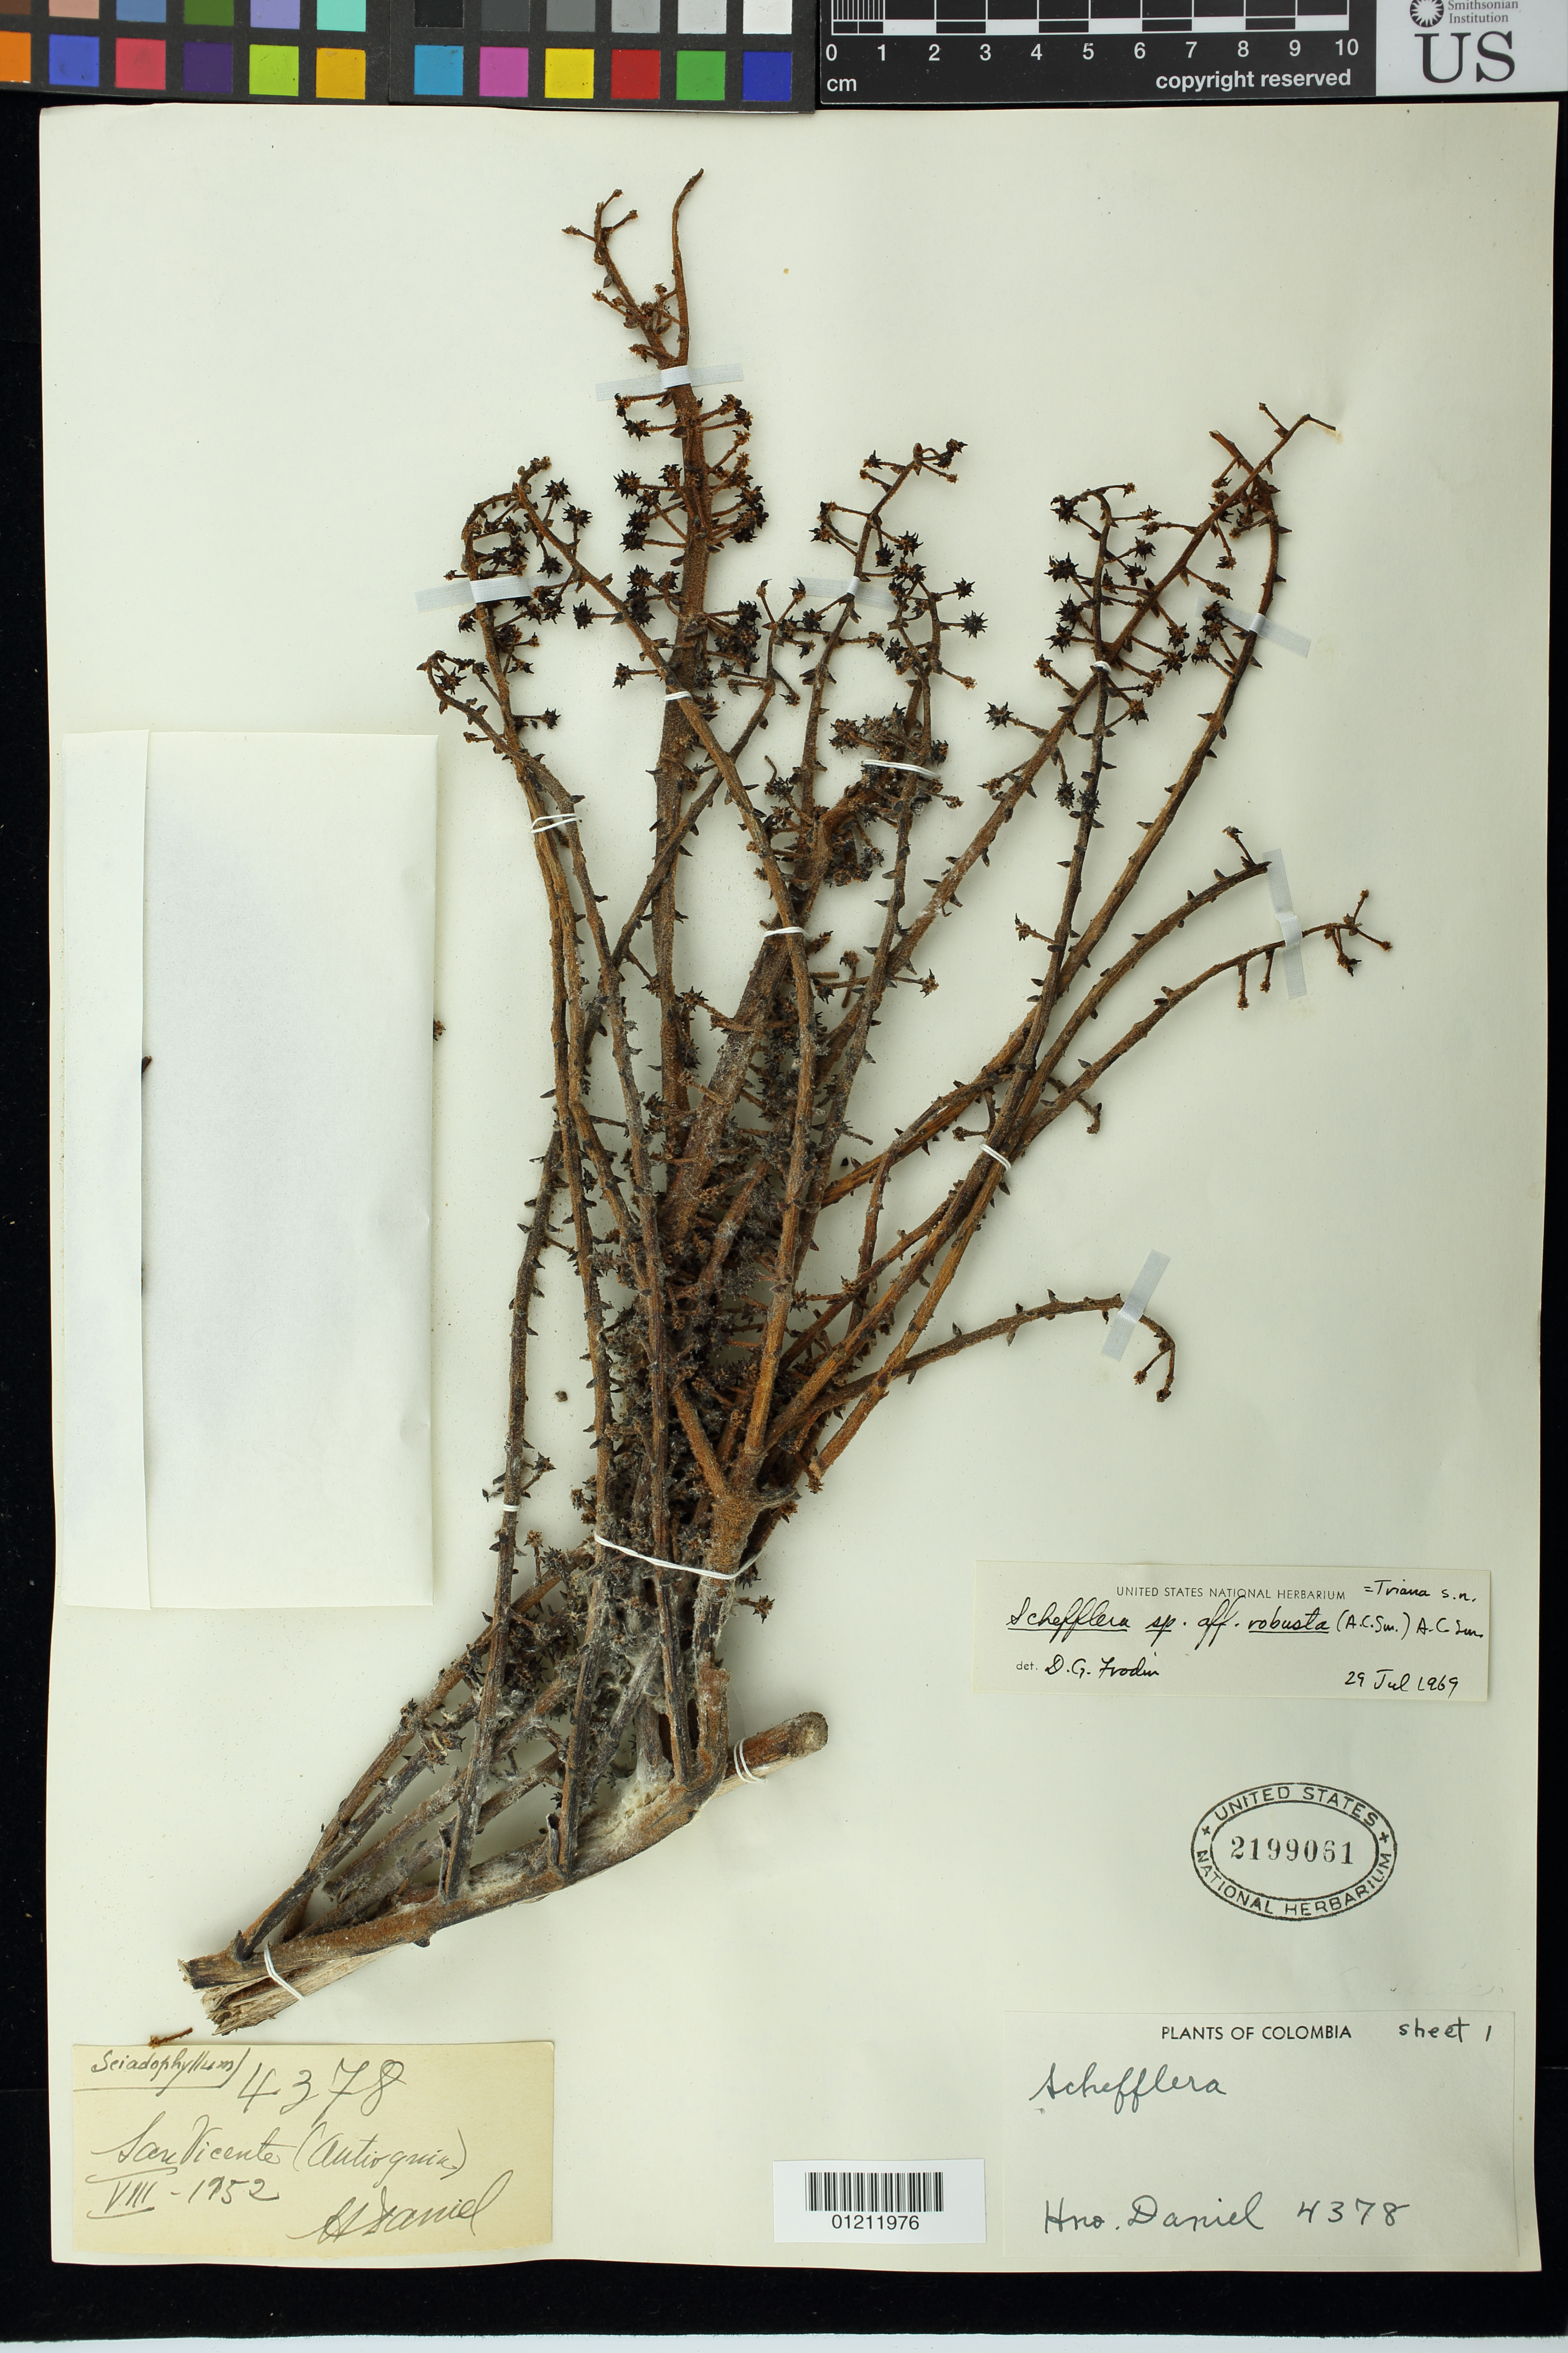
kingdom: Plantae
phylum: Tracheophyta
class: Magnoliopsida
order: Apiales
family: Araliaceae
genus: Schefflera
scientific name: Schefflera robusta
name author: (A.C. Sm.) A.C. Sm.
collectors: Bro. Daniel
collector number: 4378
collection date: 1952-08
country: Colombia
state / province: Antioquia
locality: San Vicente (Antioquia)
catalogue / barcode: US 2199061